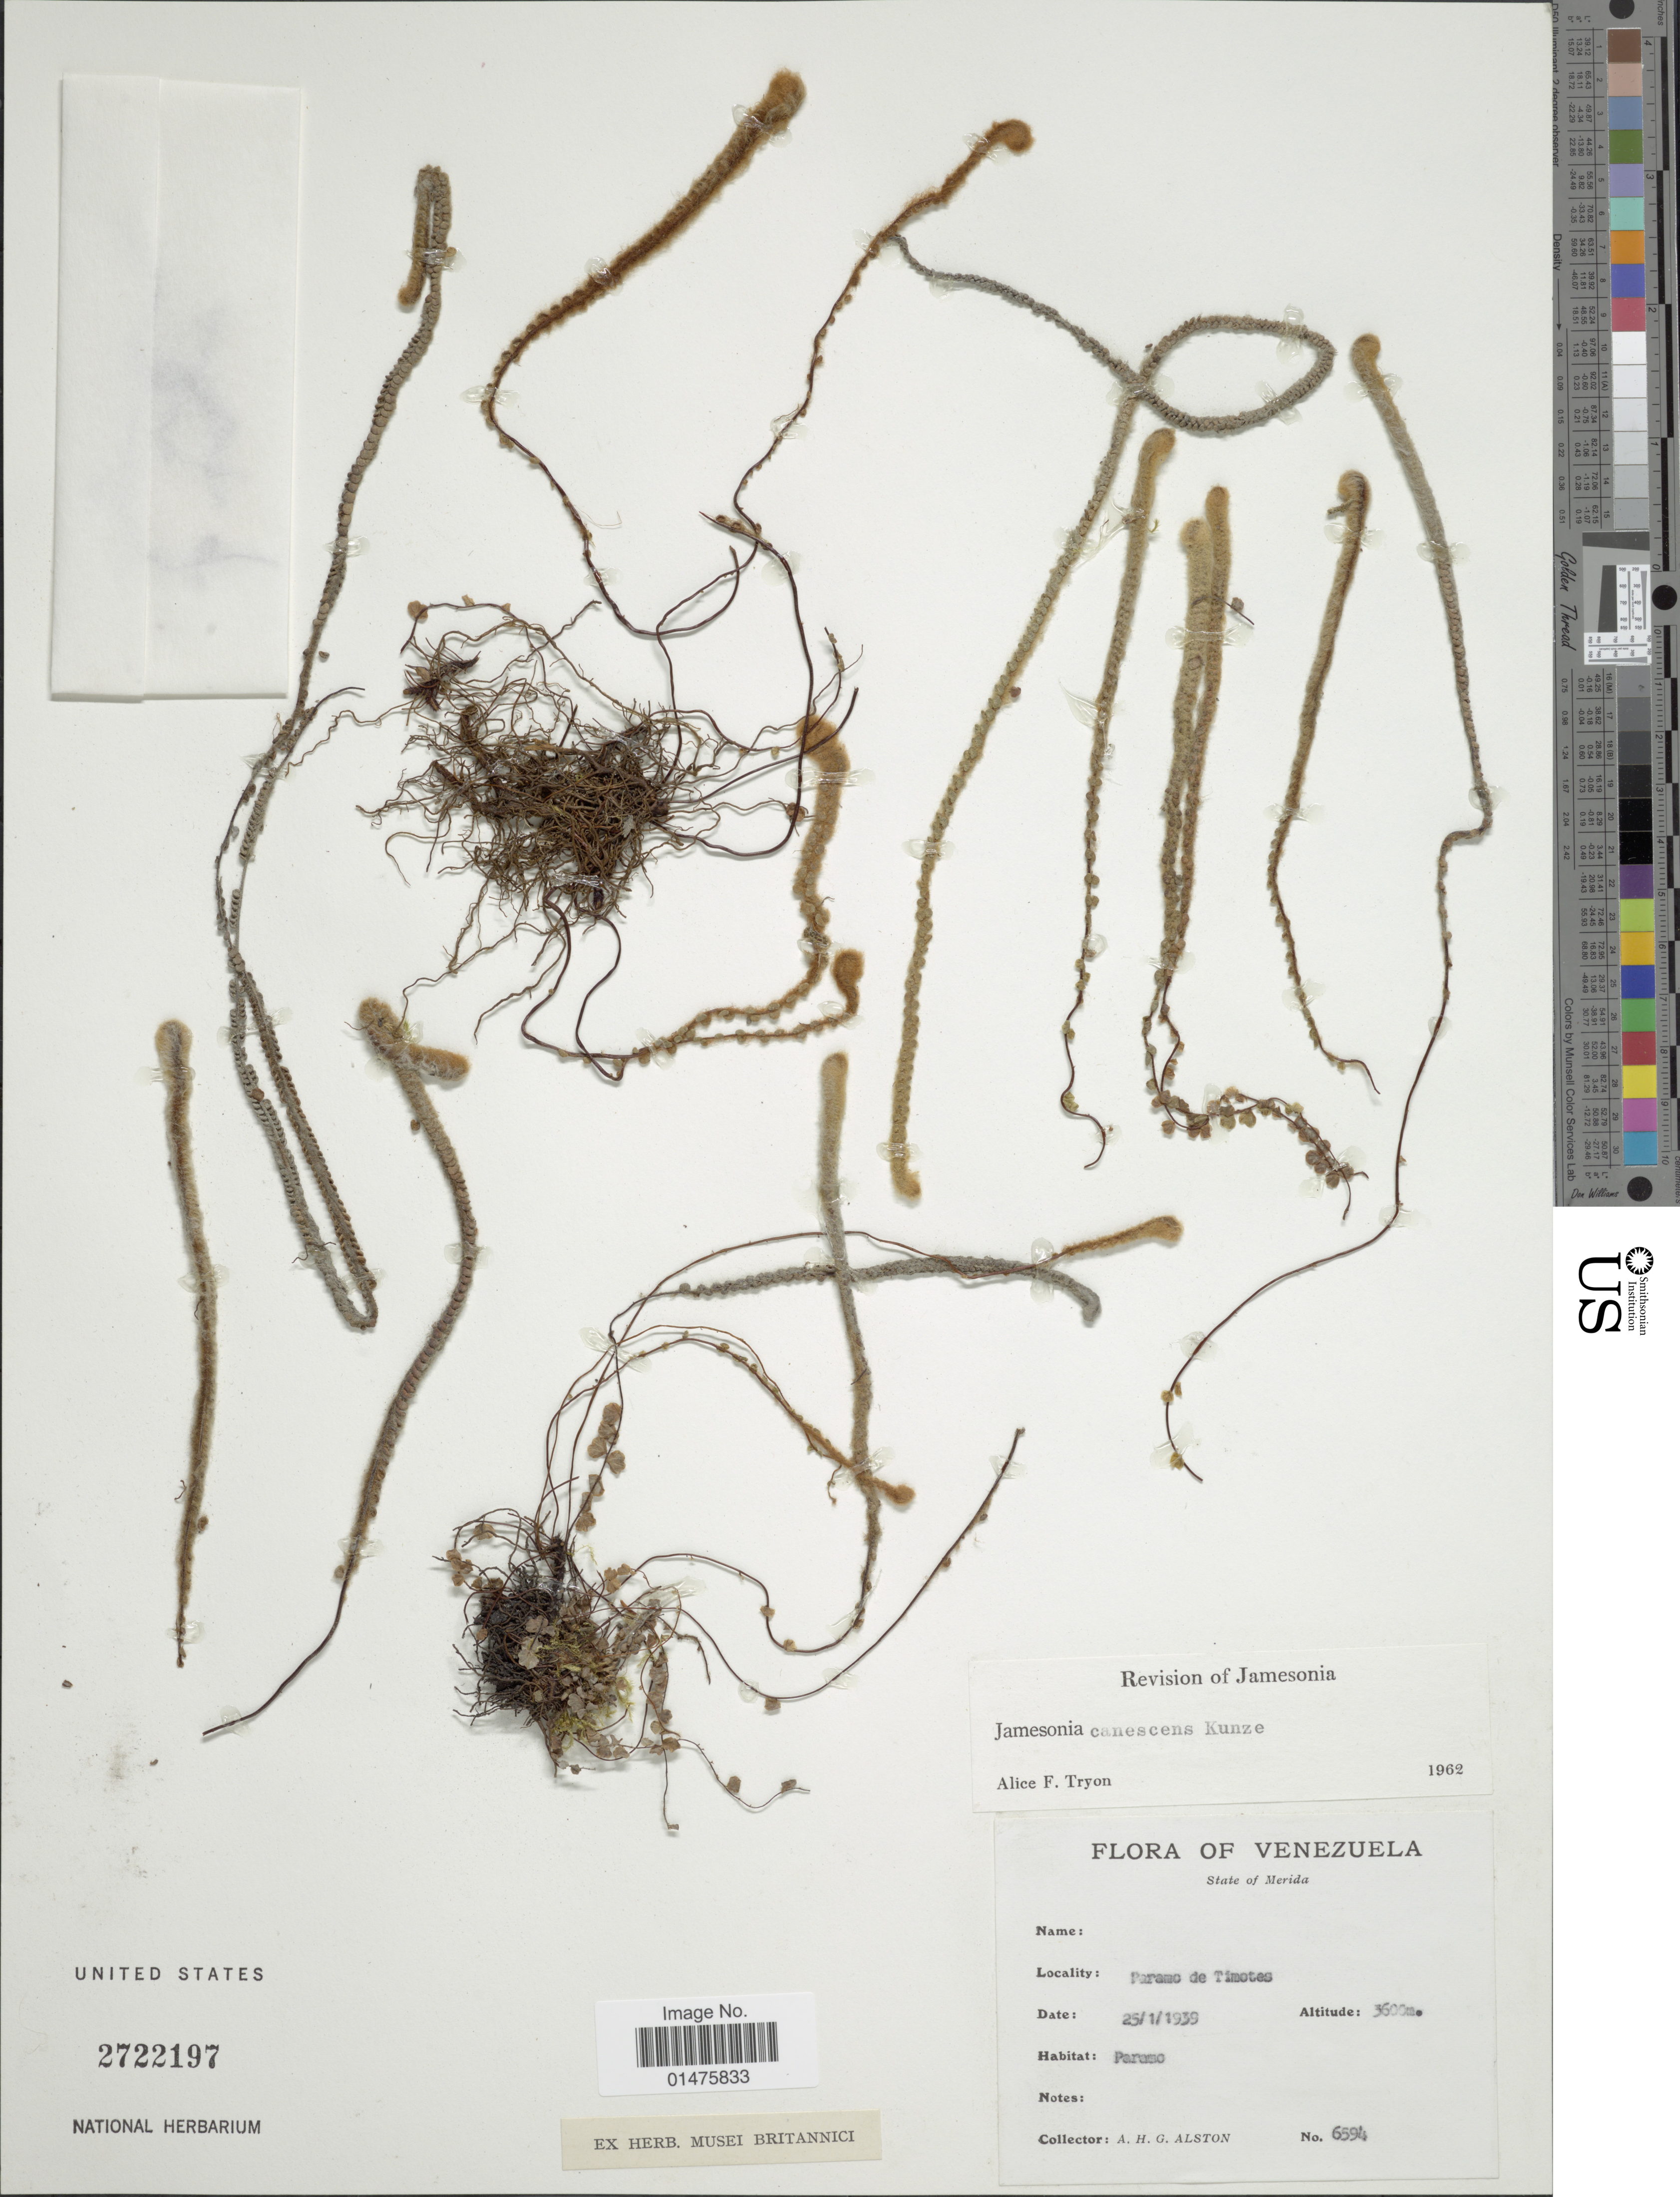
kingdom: Plantae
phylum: Tracheophyta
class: Polypodiopsida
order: Polypodiales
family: Pteridaceae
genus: Jamesonia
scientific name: Jamesonia canescens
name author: Kunze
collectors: A. H. Alston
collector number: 6594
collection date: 1939-01-25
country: Venezuela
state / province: Mérida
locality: Paramo de Timotas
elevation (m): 3600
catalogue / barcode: US 2722197